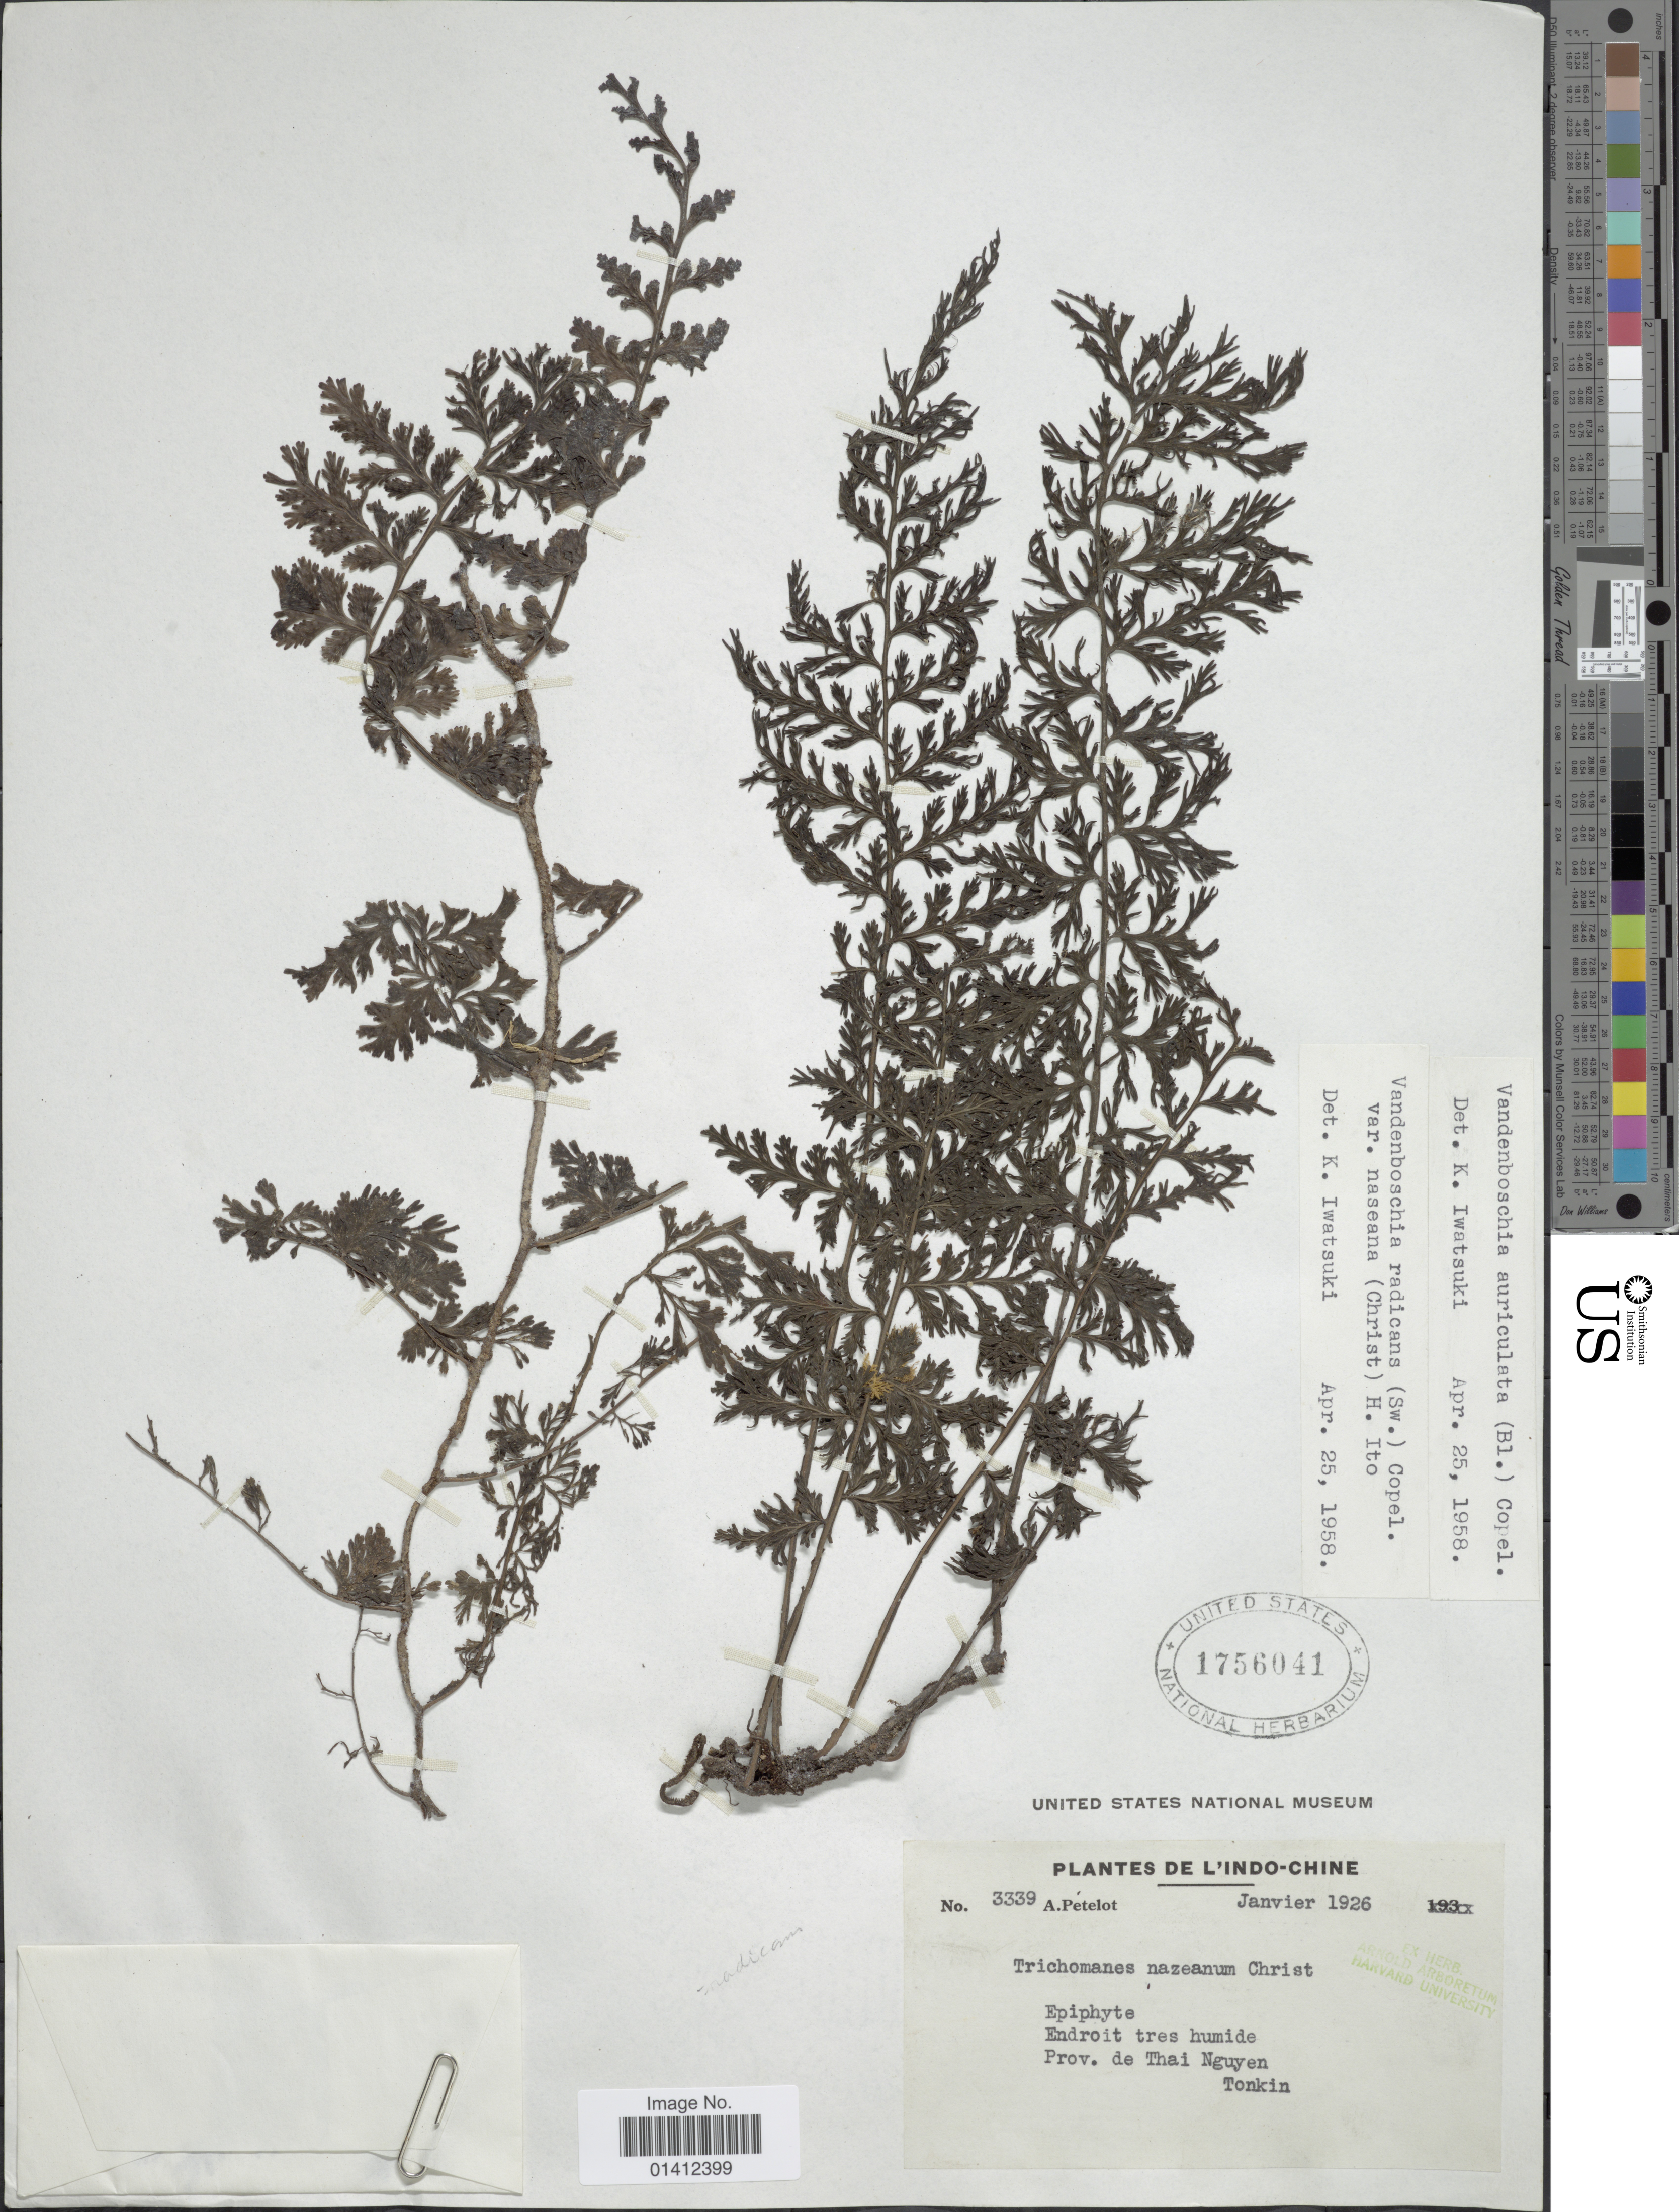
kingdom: Plantae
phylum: Tracheophyta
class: Polypodiopsida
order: Hymenophyllales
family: Hymenophyllaceae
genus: Vandenboschia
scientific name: Vandenboschia radicans var. naseana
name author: (Christ) H. Itô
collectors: A. Petelot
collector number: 3339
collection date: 1926-01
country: Vietnam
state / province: Thai Nguyen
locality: L. Indo-Chine, prov. de Thai Nguyen Tonkin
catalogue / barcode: US 1756041